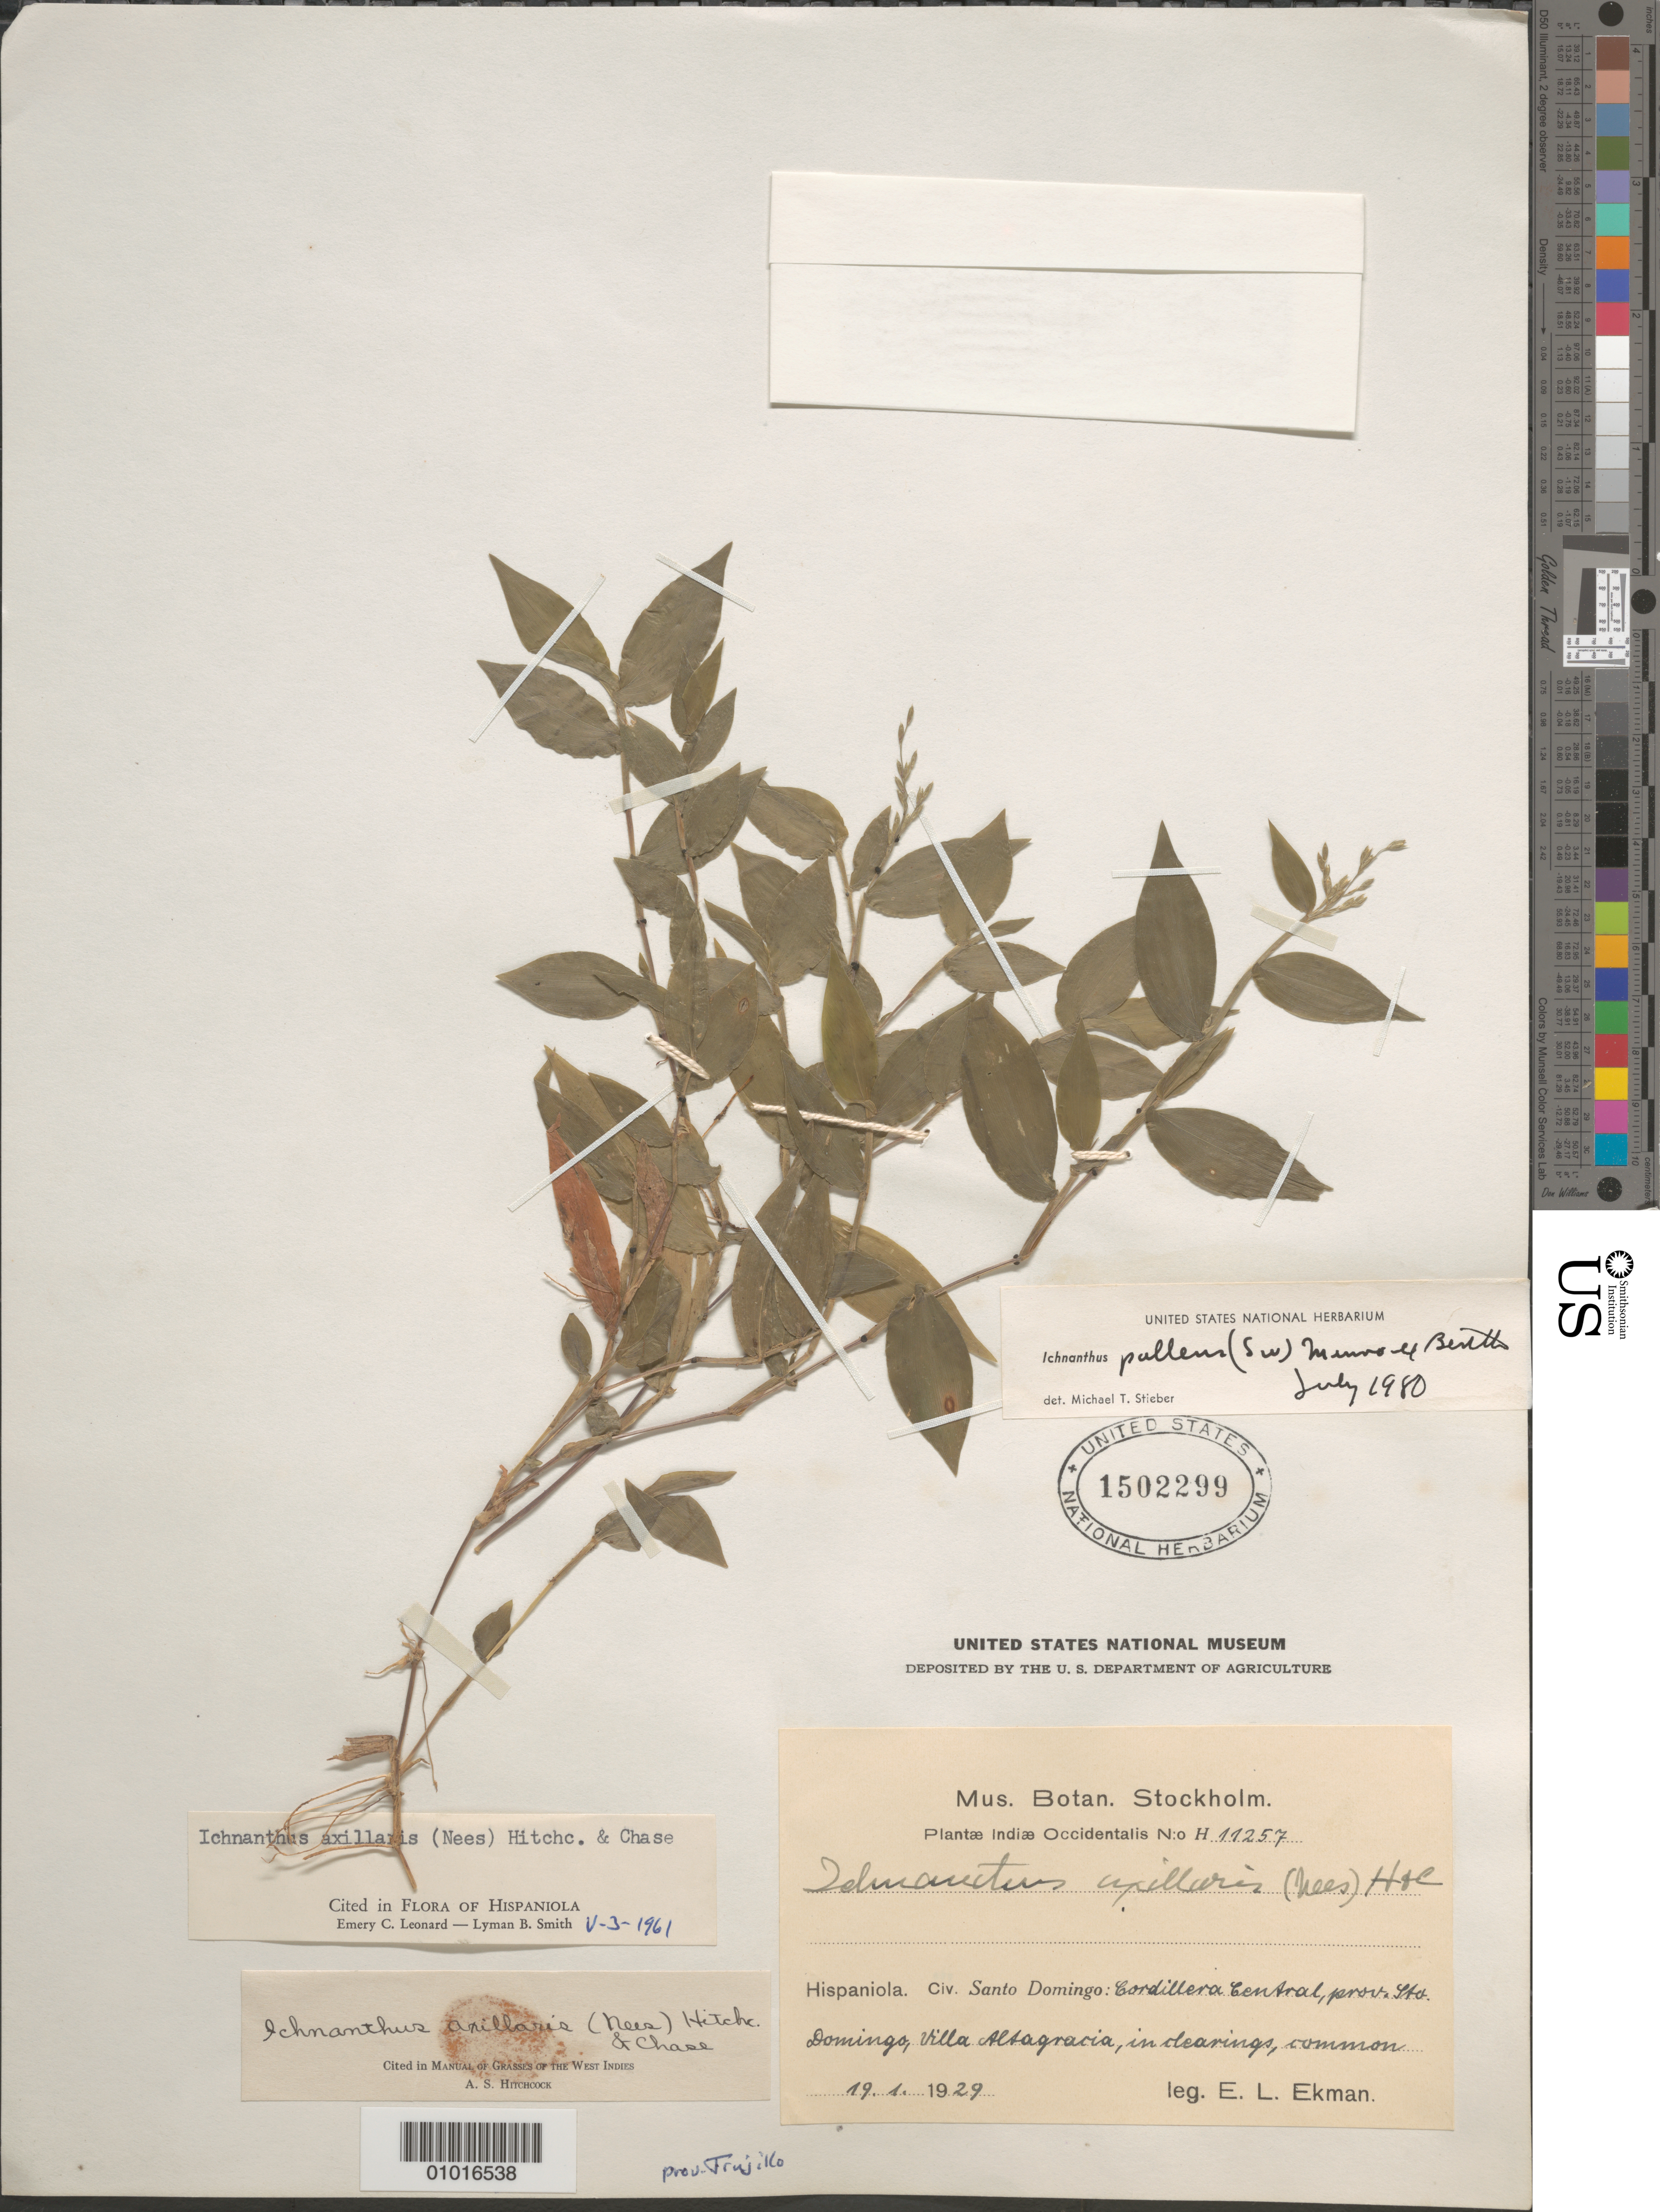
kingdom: Plantae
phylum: Tracheophyta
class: Liliopsida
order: Poales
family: Poaceae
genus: Ichnanthus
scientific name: Ichnanthus pallens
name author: (Sw.) Munro ex Benth.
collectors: E. L. Ekman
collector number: H 11257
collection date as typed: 19 Jan 1929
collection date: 1929-01-19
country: Dominican Republic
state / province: La Vega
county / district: Santo Domingo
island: Hispaniola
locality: Cordillera Central, Villa Altagracia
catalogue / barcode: US 1502299